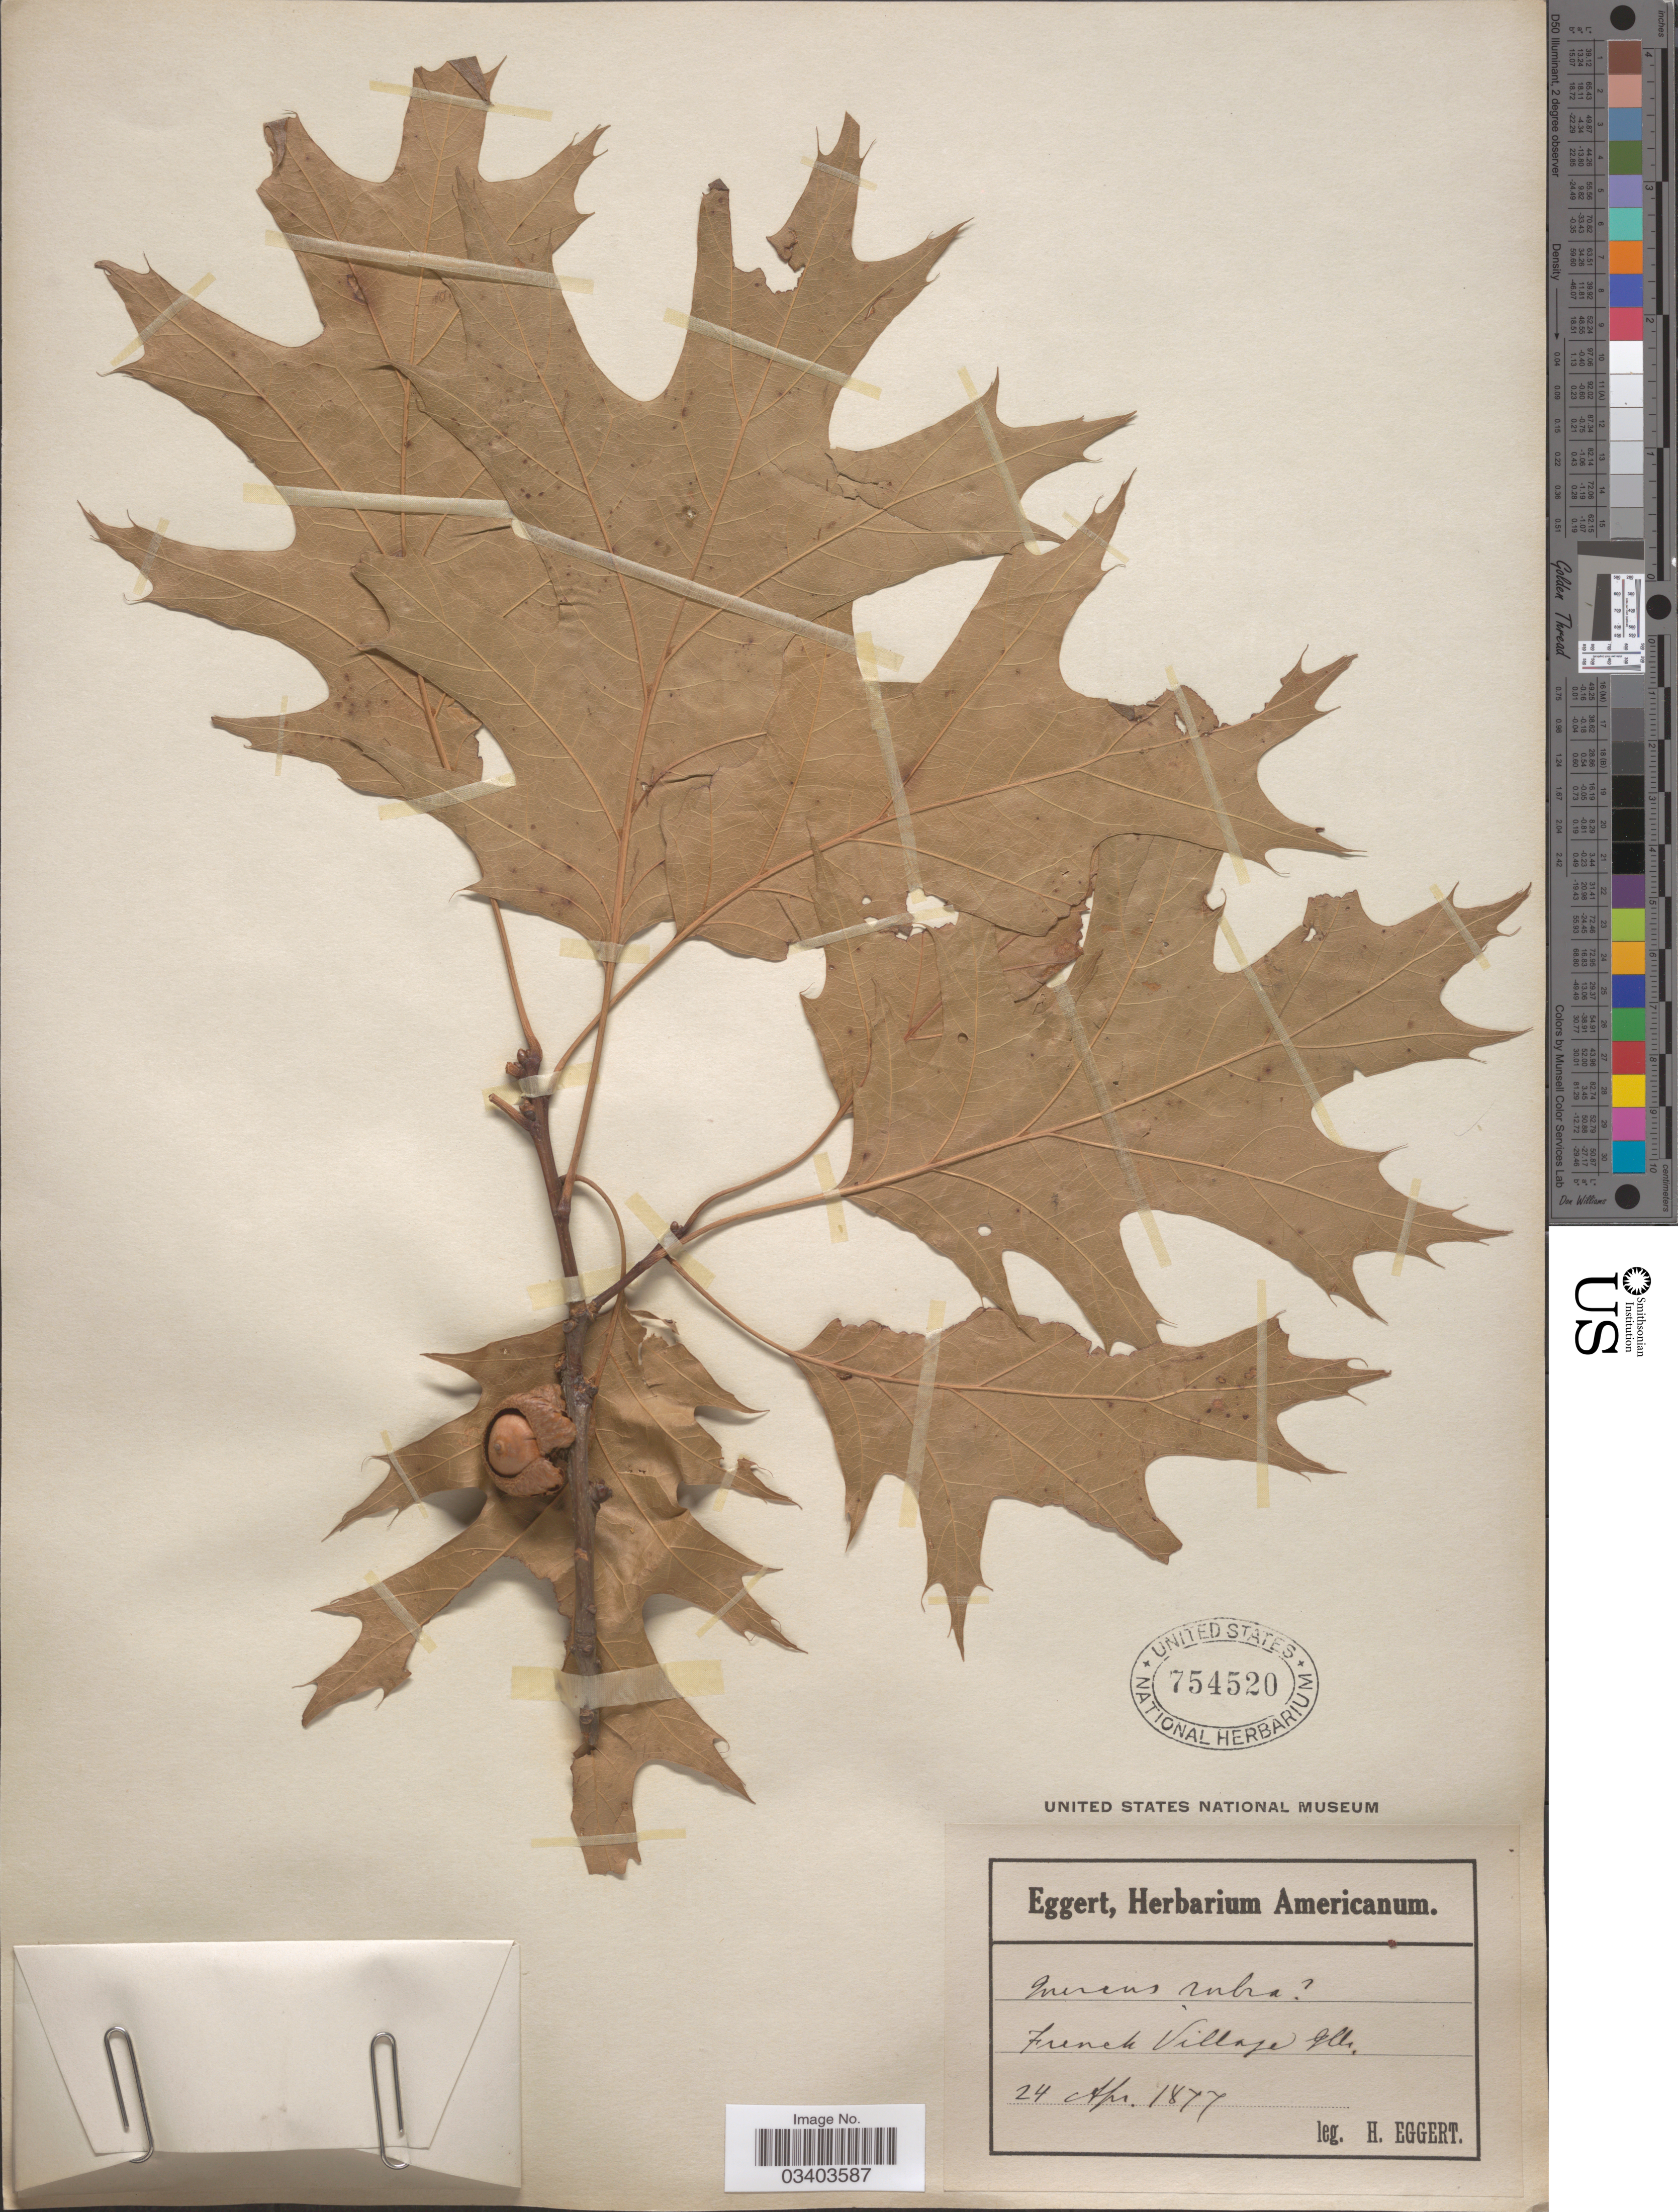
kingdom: Plantae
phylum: Tracheophyta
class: Magnoliopsida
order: Fagales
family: Fagaceae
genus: Quercus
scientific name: Quercus borealis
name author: F. Michx.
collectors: H. Eggert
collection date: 1877-04-24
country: United States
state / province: Illinois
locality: French Village.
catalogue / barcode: US 754520